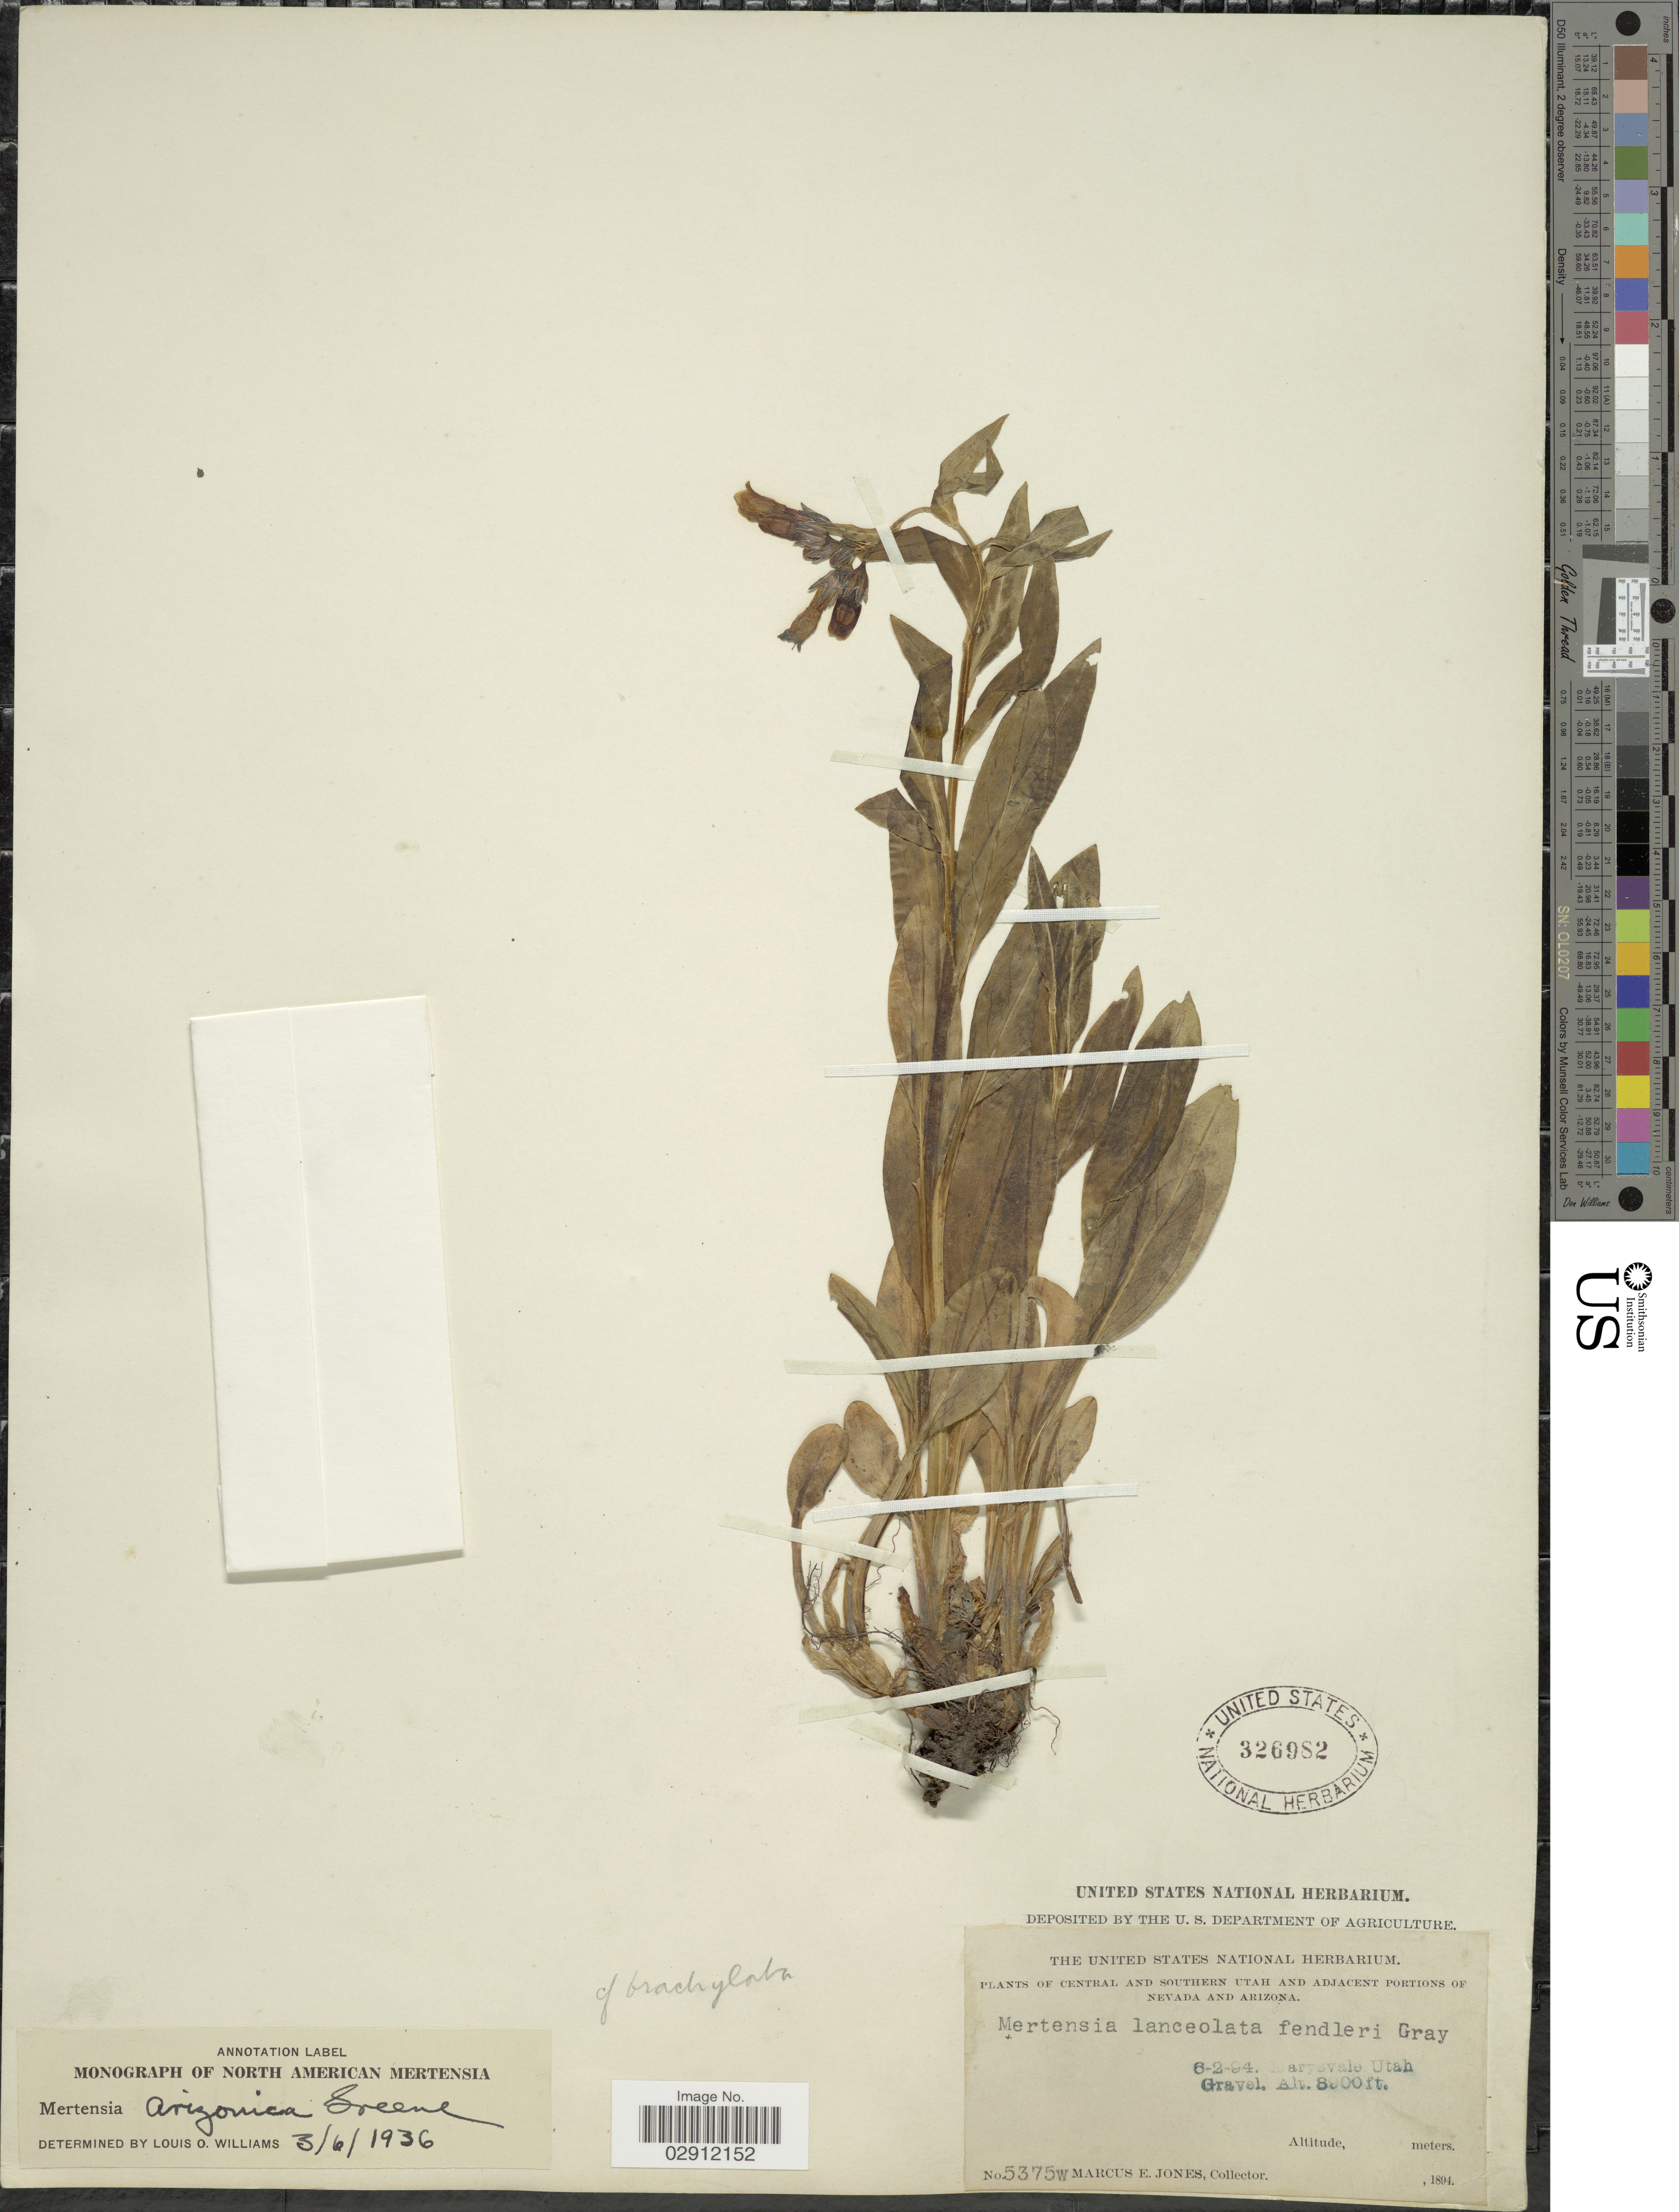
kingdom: Plantae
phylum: Tracheophyta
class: Magnoliopsida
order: Boraginales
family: Boraginaceae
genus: Mertensia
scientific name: Mertensia arizonica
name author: Greene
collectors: M. E. Jones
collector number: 5375w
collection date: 1894-06-02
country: United States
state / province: Utah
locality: Central and southern Utah. Marysvale.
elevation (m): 2713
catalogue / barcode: US 326982